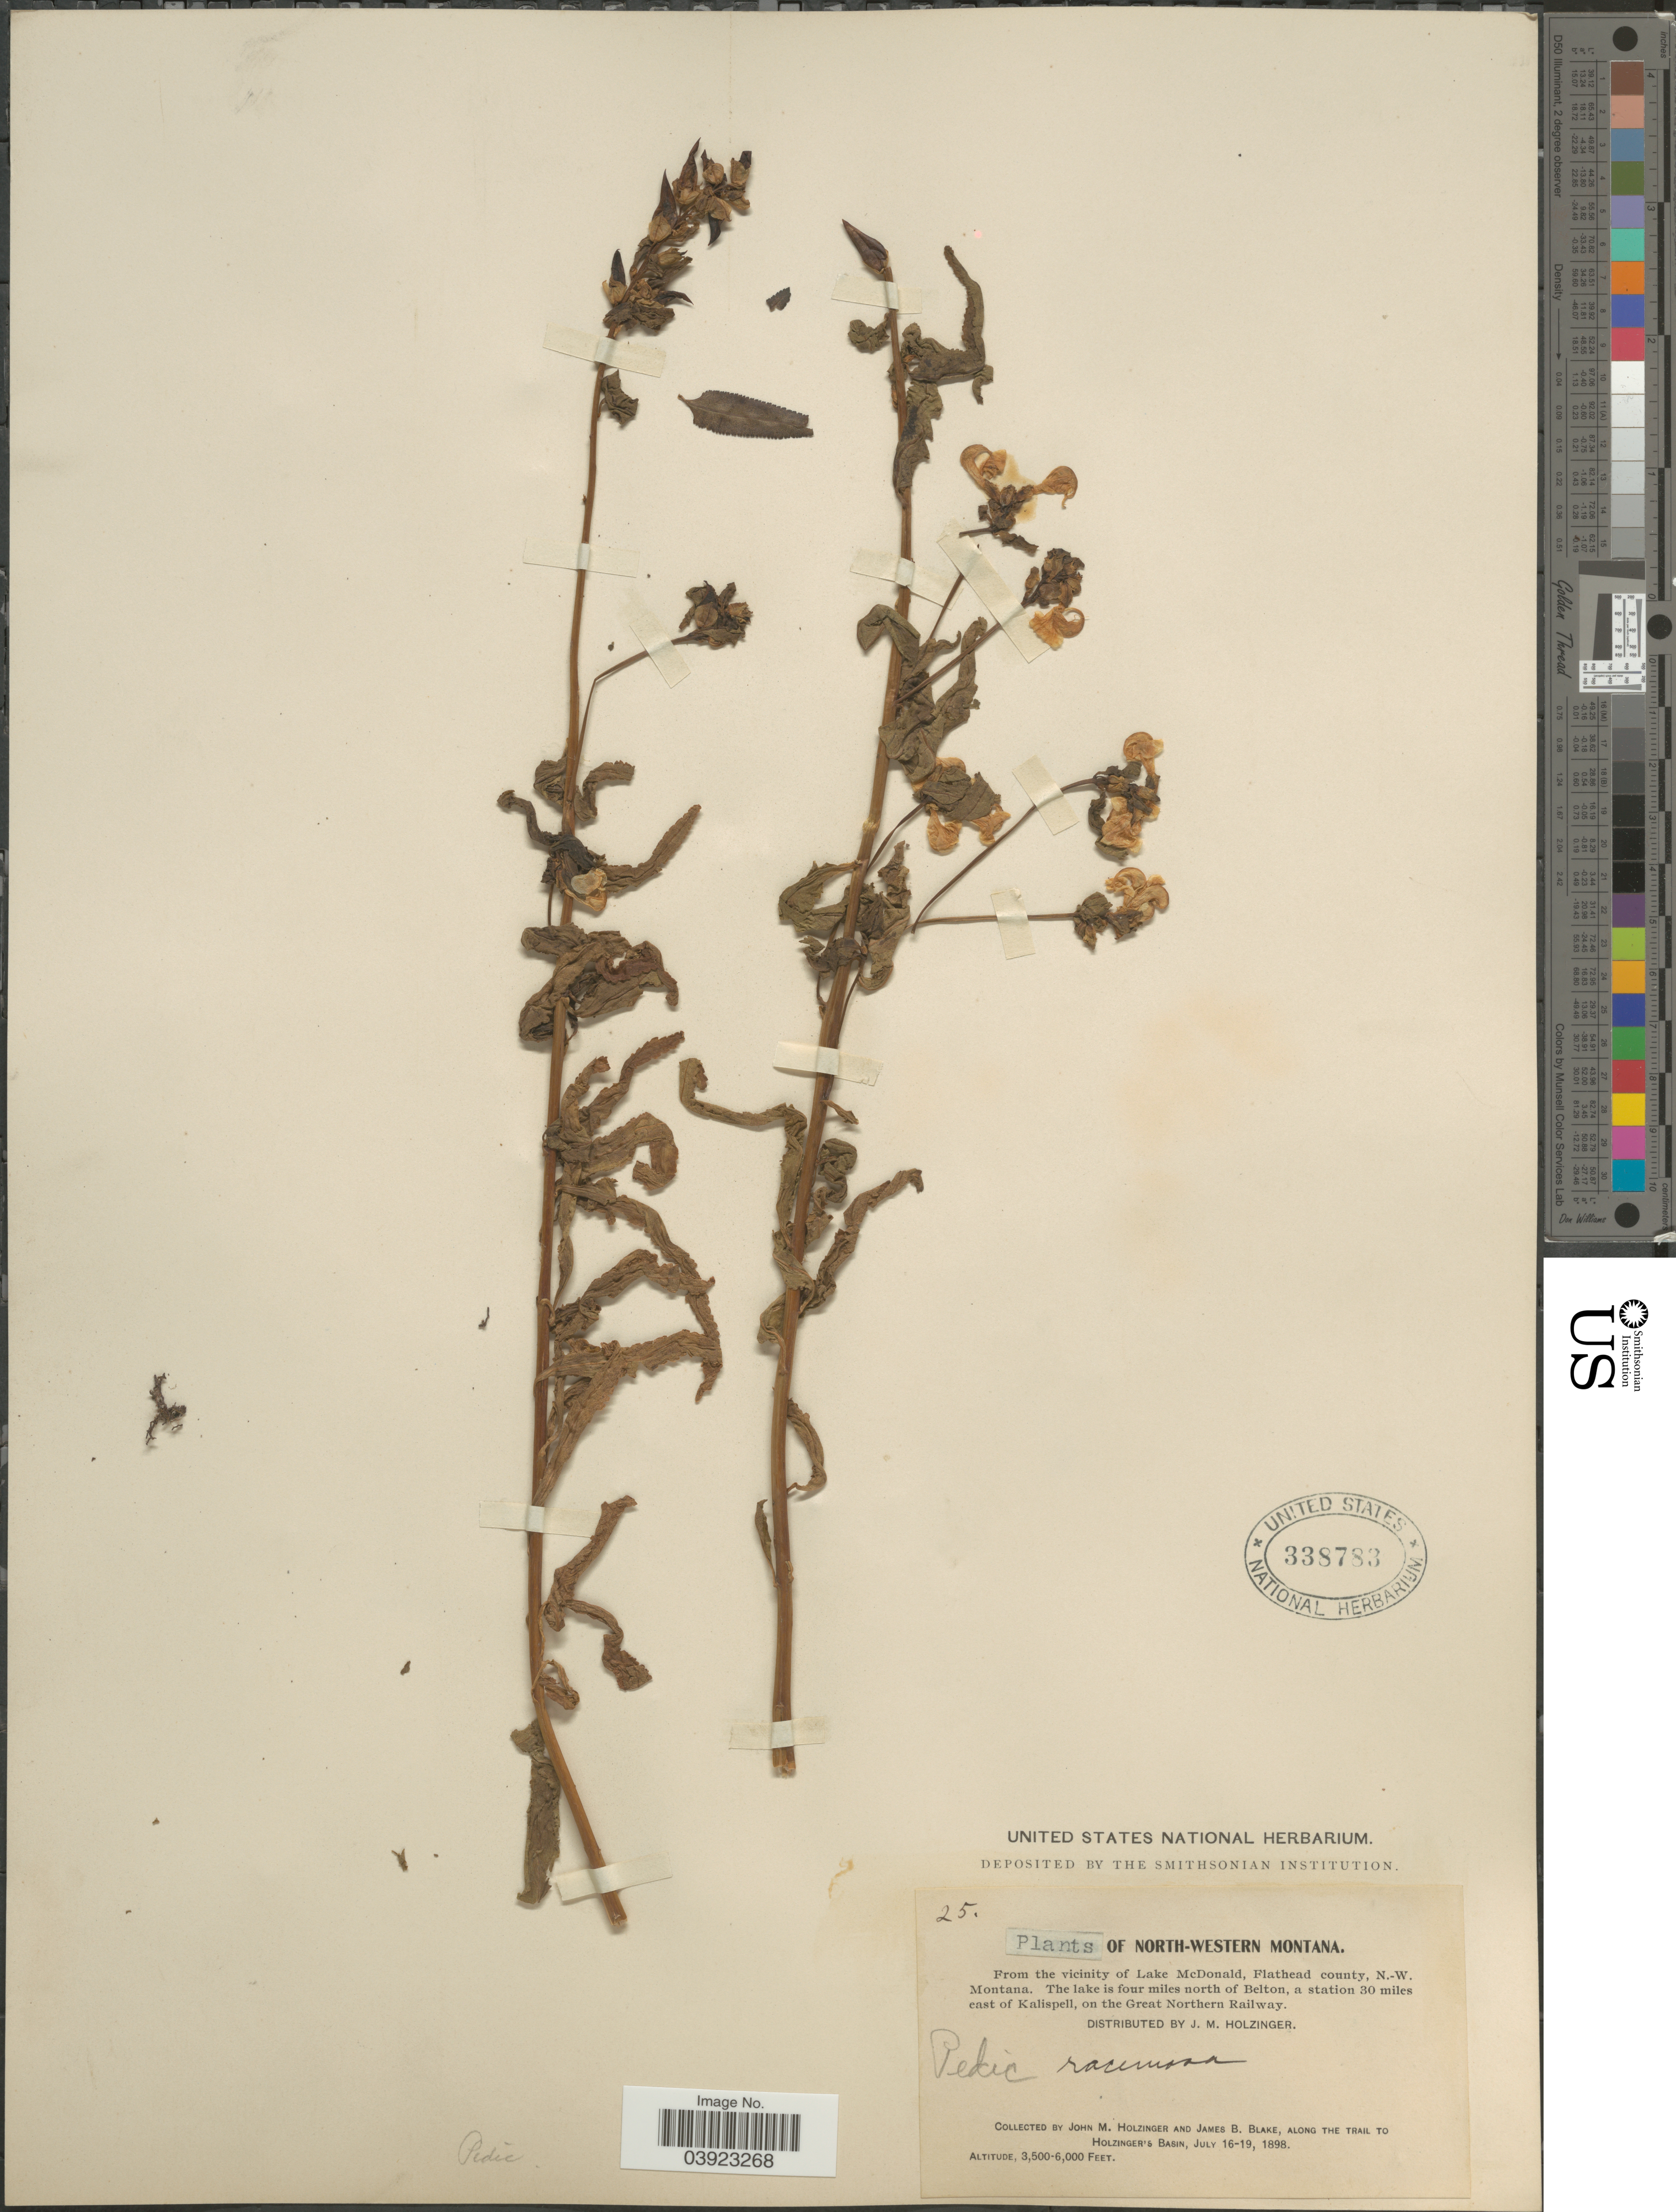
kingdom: Plantae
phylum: Tracheophyta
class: Magnoliopsida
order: Lamiales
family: Orobanchaceae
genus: Pedicularis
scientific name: Pedicularis racemosa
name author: Douglas ex Benth.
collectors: J. M. Holzinger & J. B. Blake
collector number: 25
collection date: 1898-07-16/1898-07-19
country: United States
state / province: Montana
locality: North-Western Montana. From the vicinity of Lake McDonald, Flathead county. The lake is four miles north of Belton, a station 30 miles east of Kalispell, on the Great Northern Railway. Along the Trail to Holzinger's Basin.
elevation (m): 1067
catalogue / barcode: US 338783